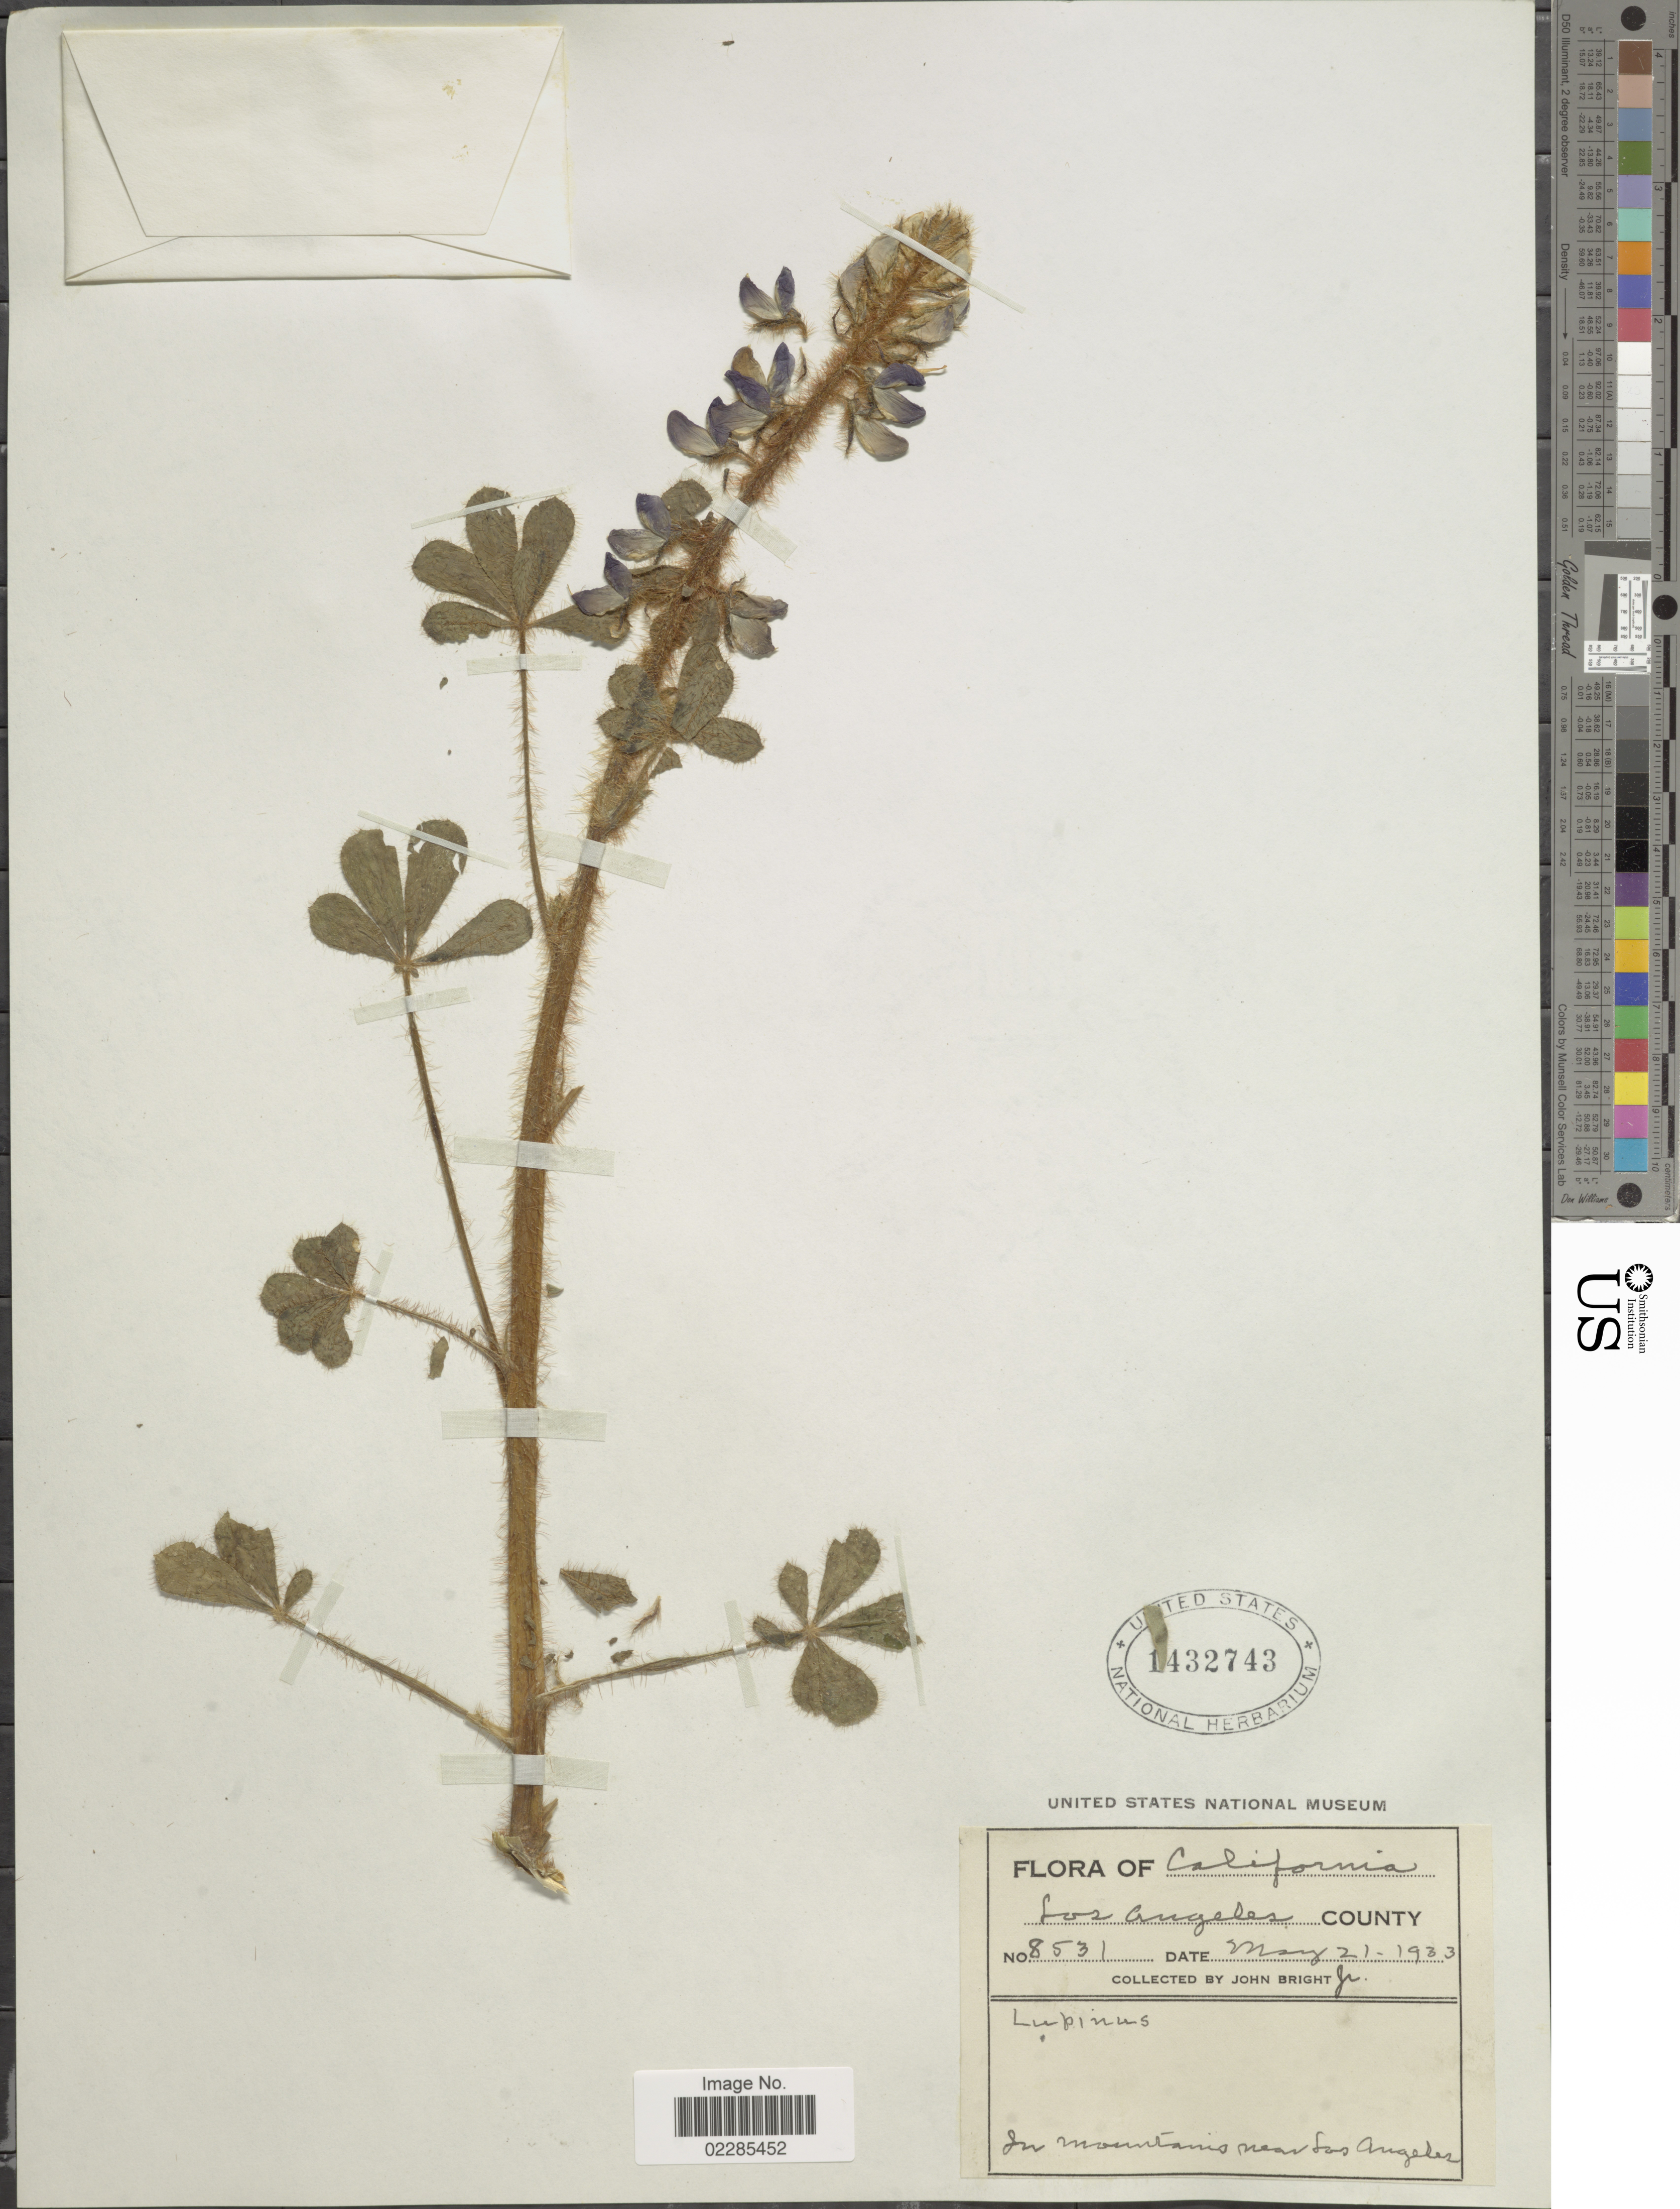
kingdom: Plantae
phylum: Tracheophyta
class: Magnoliopsida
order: Fabales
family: Fabaceae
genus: Lupinus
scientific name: Lupinus hirsutissimus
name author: Benth.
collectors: J. Bright Jr.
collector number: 8531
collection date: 1933-05-21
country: United States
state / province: California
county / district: Los Angeles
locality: In mountains near Los Angeles, Los Angeles County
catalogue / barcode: US 1432743